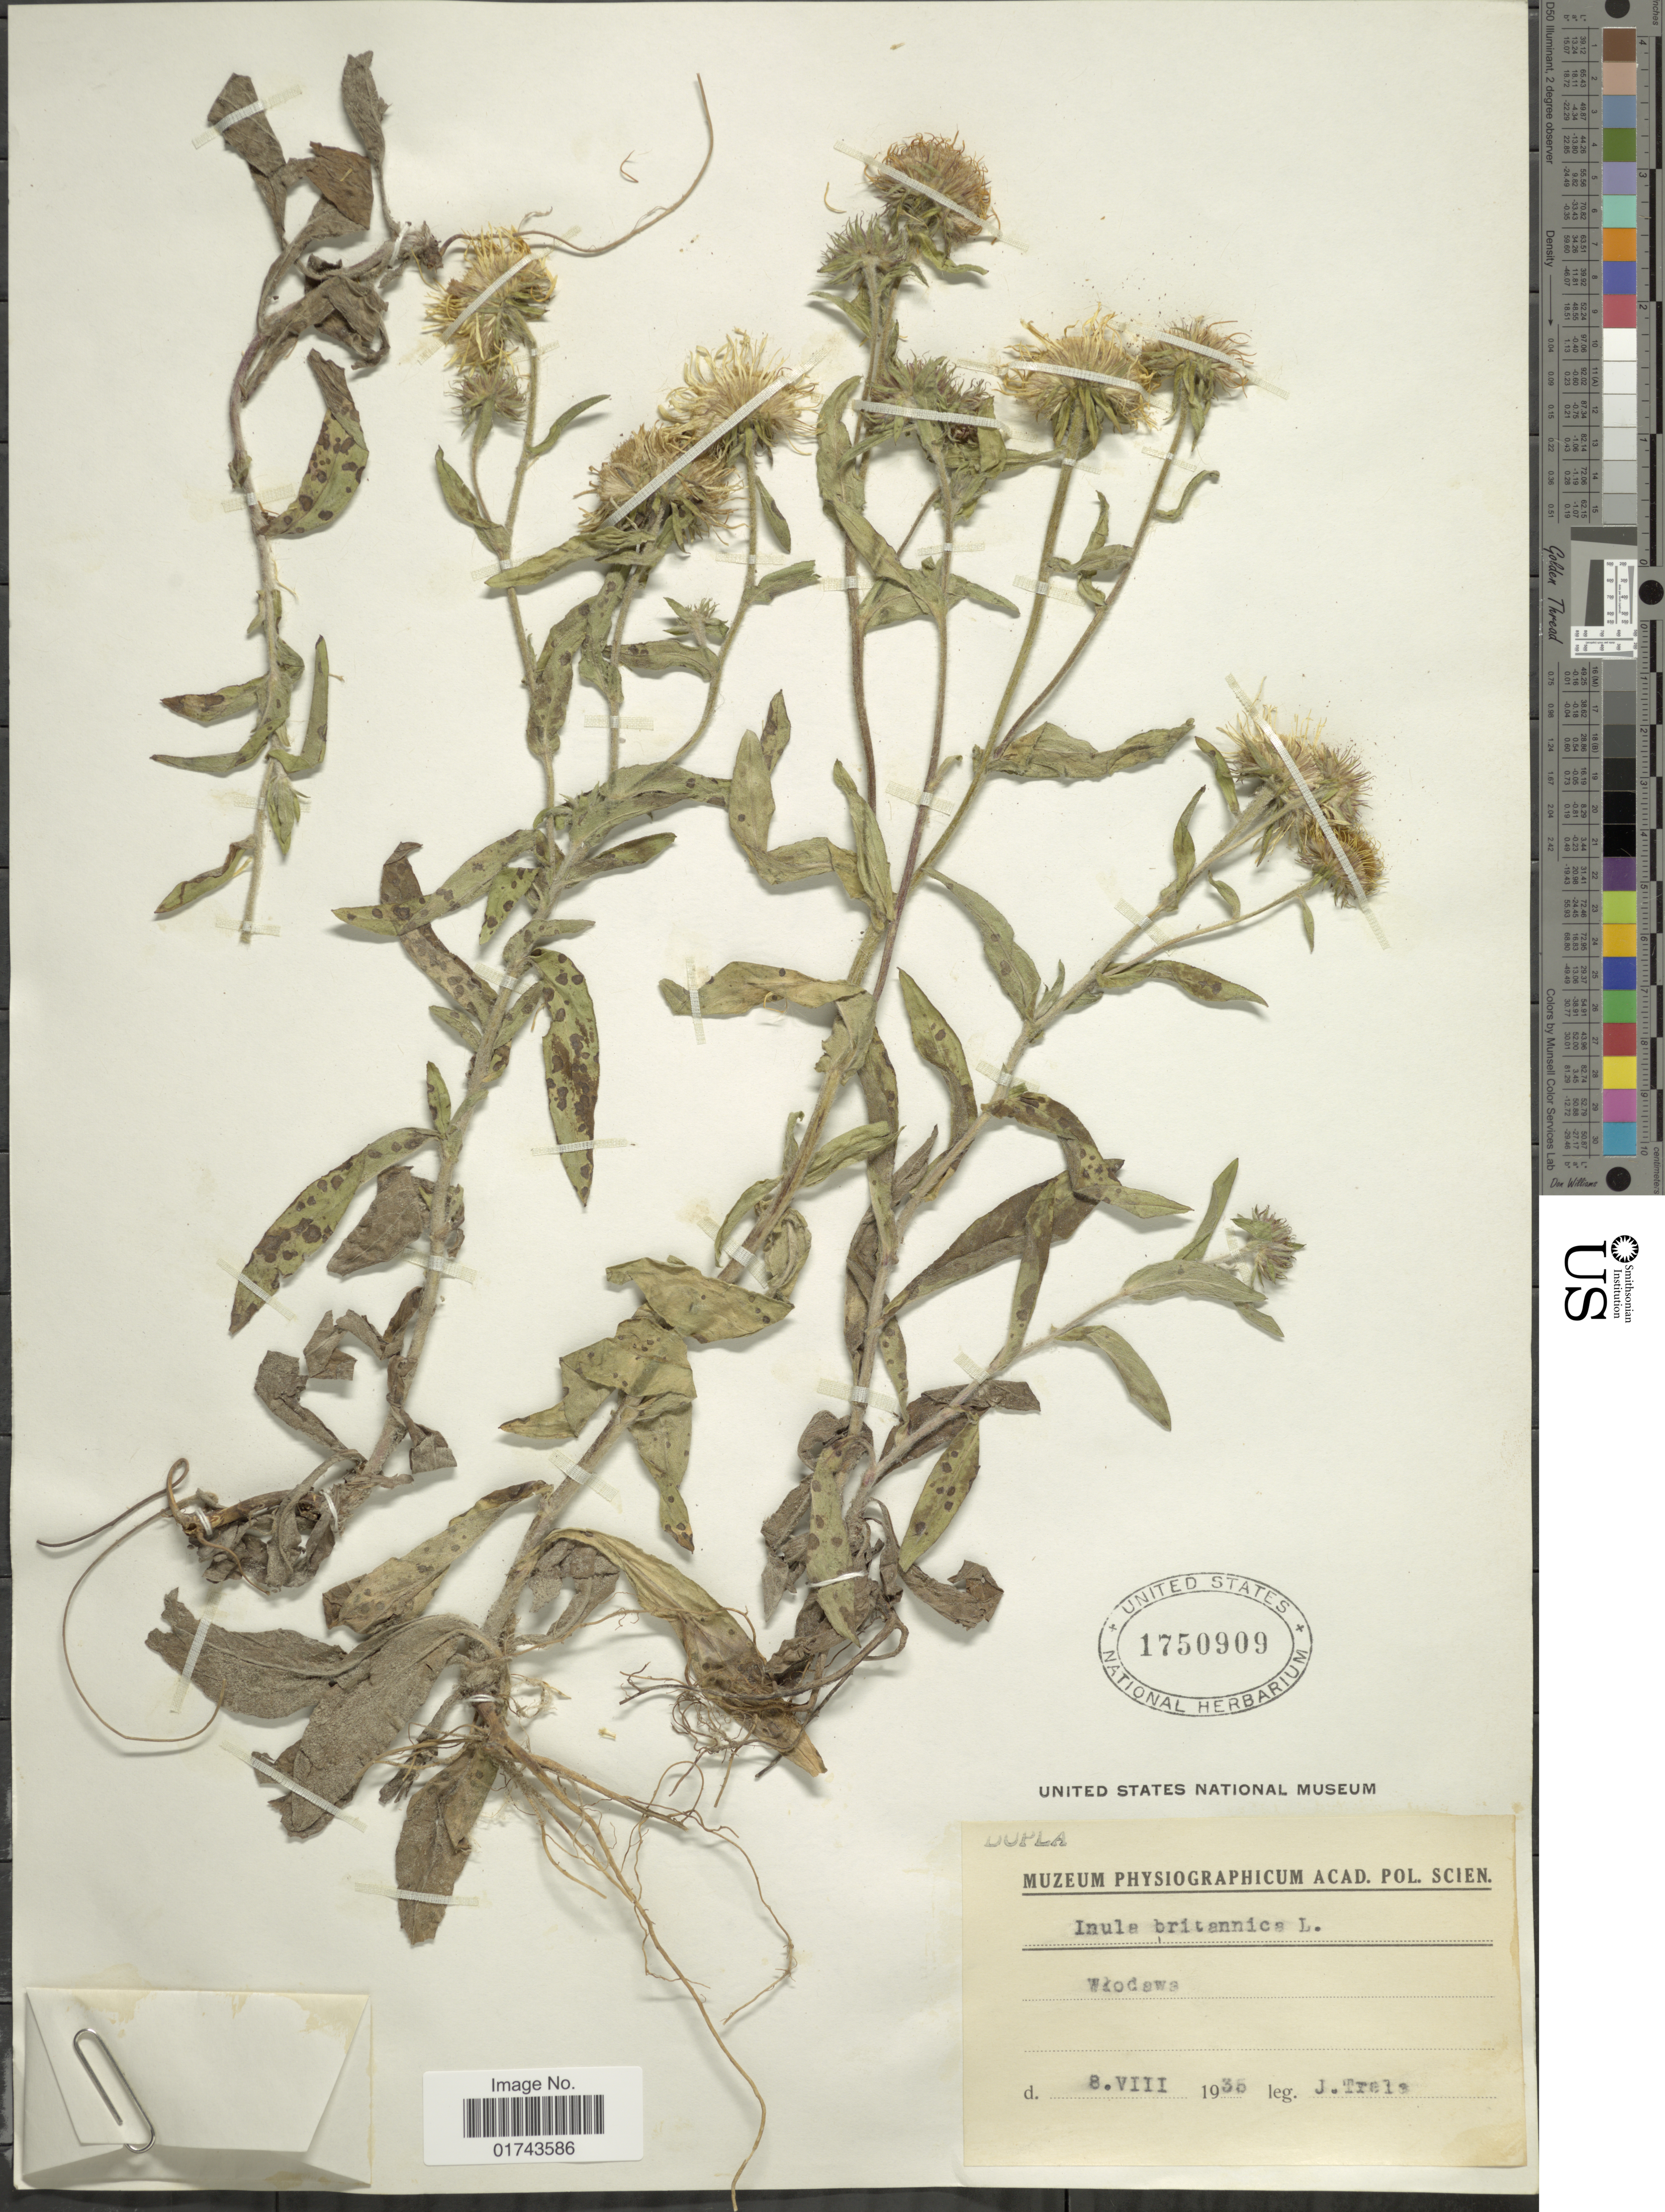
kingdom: Plantae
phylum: Tracheophyta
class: Magnoliopsida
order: Asterales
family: Asteraceae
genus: Inula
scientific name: Inula britannica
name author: L.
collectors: J. Trela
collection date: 1935-08-08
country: Poland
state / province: Lubelskie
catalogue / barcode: US 1750909